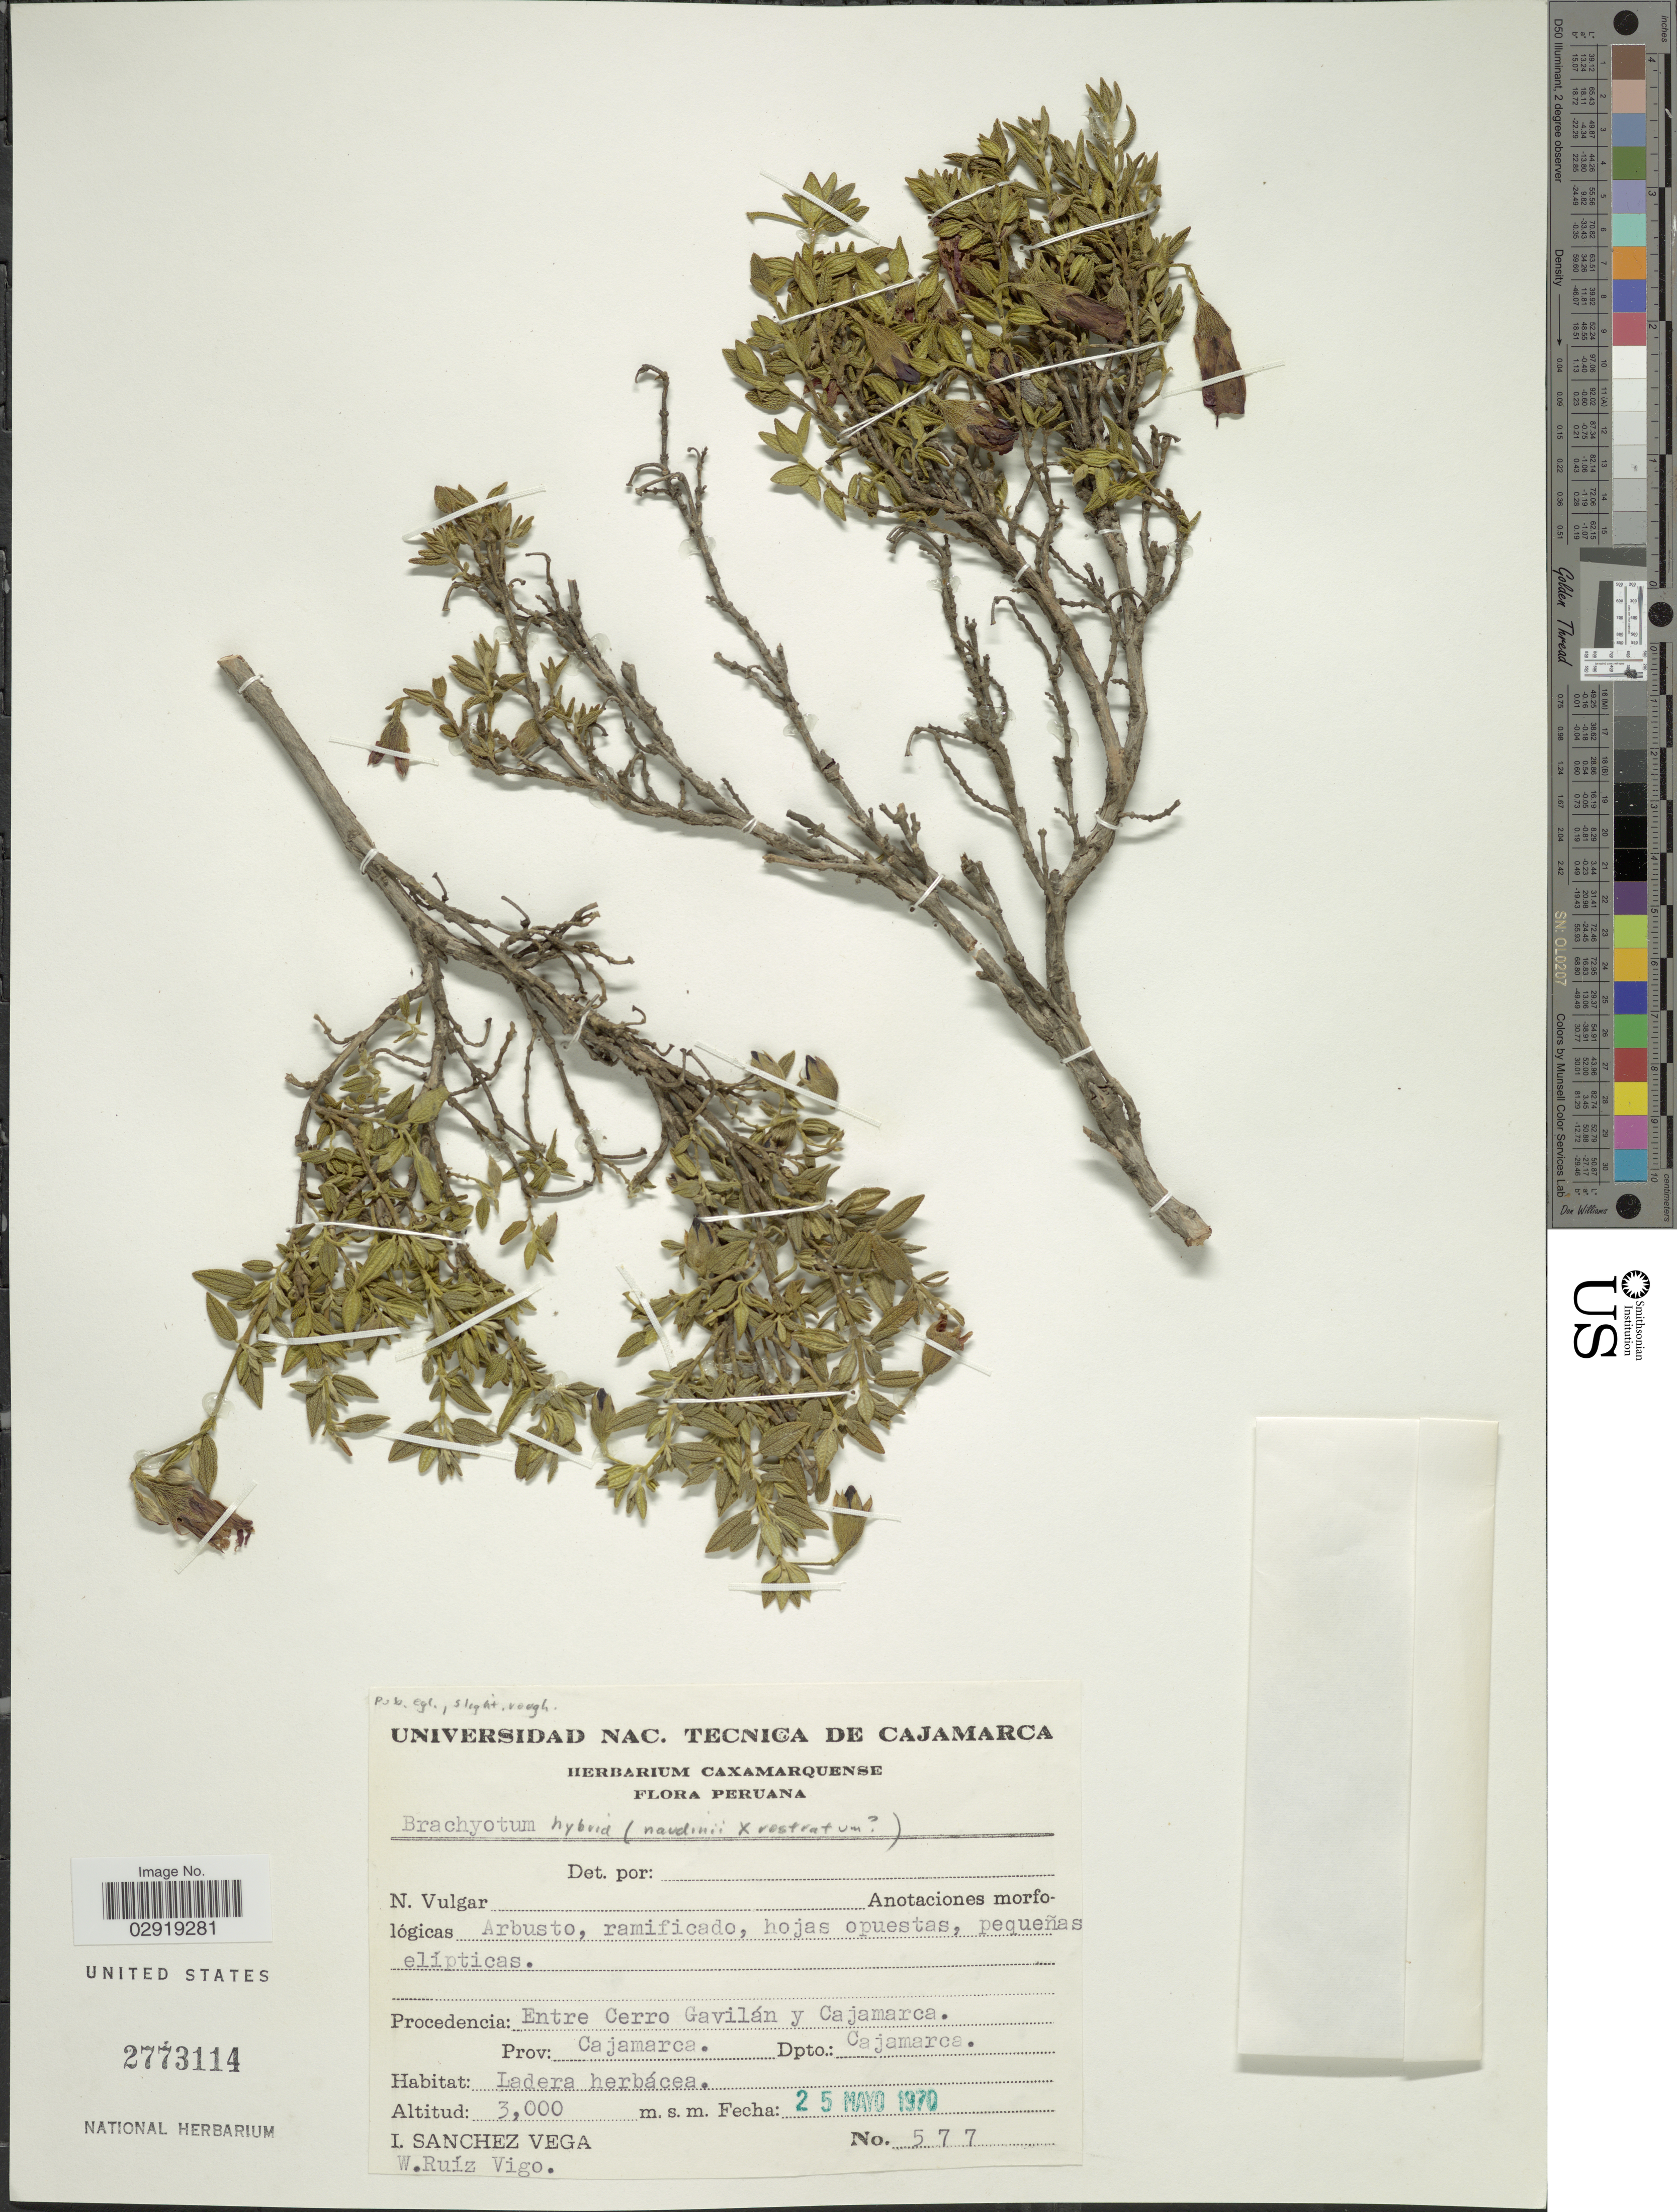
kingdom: Plantae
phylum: Tracheophyta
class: Magnoliopsida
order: Myrtales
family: Melastomataceae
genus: Brachyotum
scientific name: Brachyotum naudinii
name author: Triana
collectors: I. Sánchez Vega & W. Ruiz Vigo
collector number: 577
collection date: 1970-05-25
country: Peru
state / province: Cajamarca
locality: Procedencia: Enrte Cerro Gavilán y Cajamarca. Prov: Cajamarca. Dpto.: Cajamarca.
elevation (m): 3000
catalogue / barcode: US 2773114